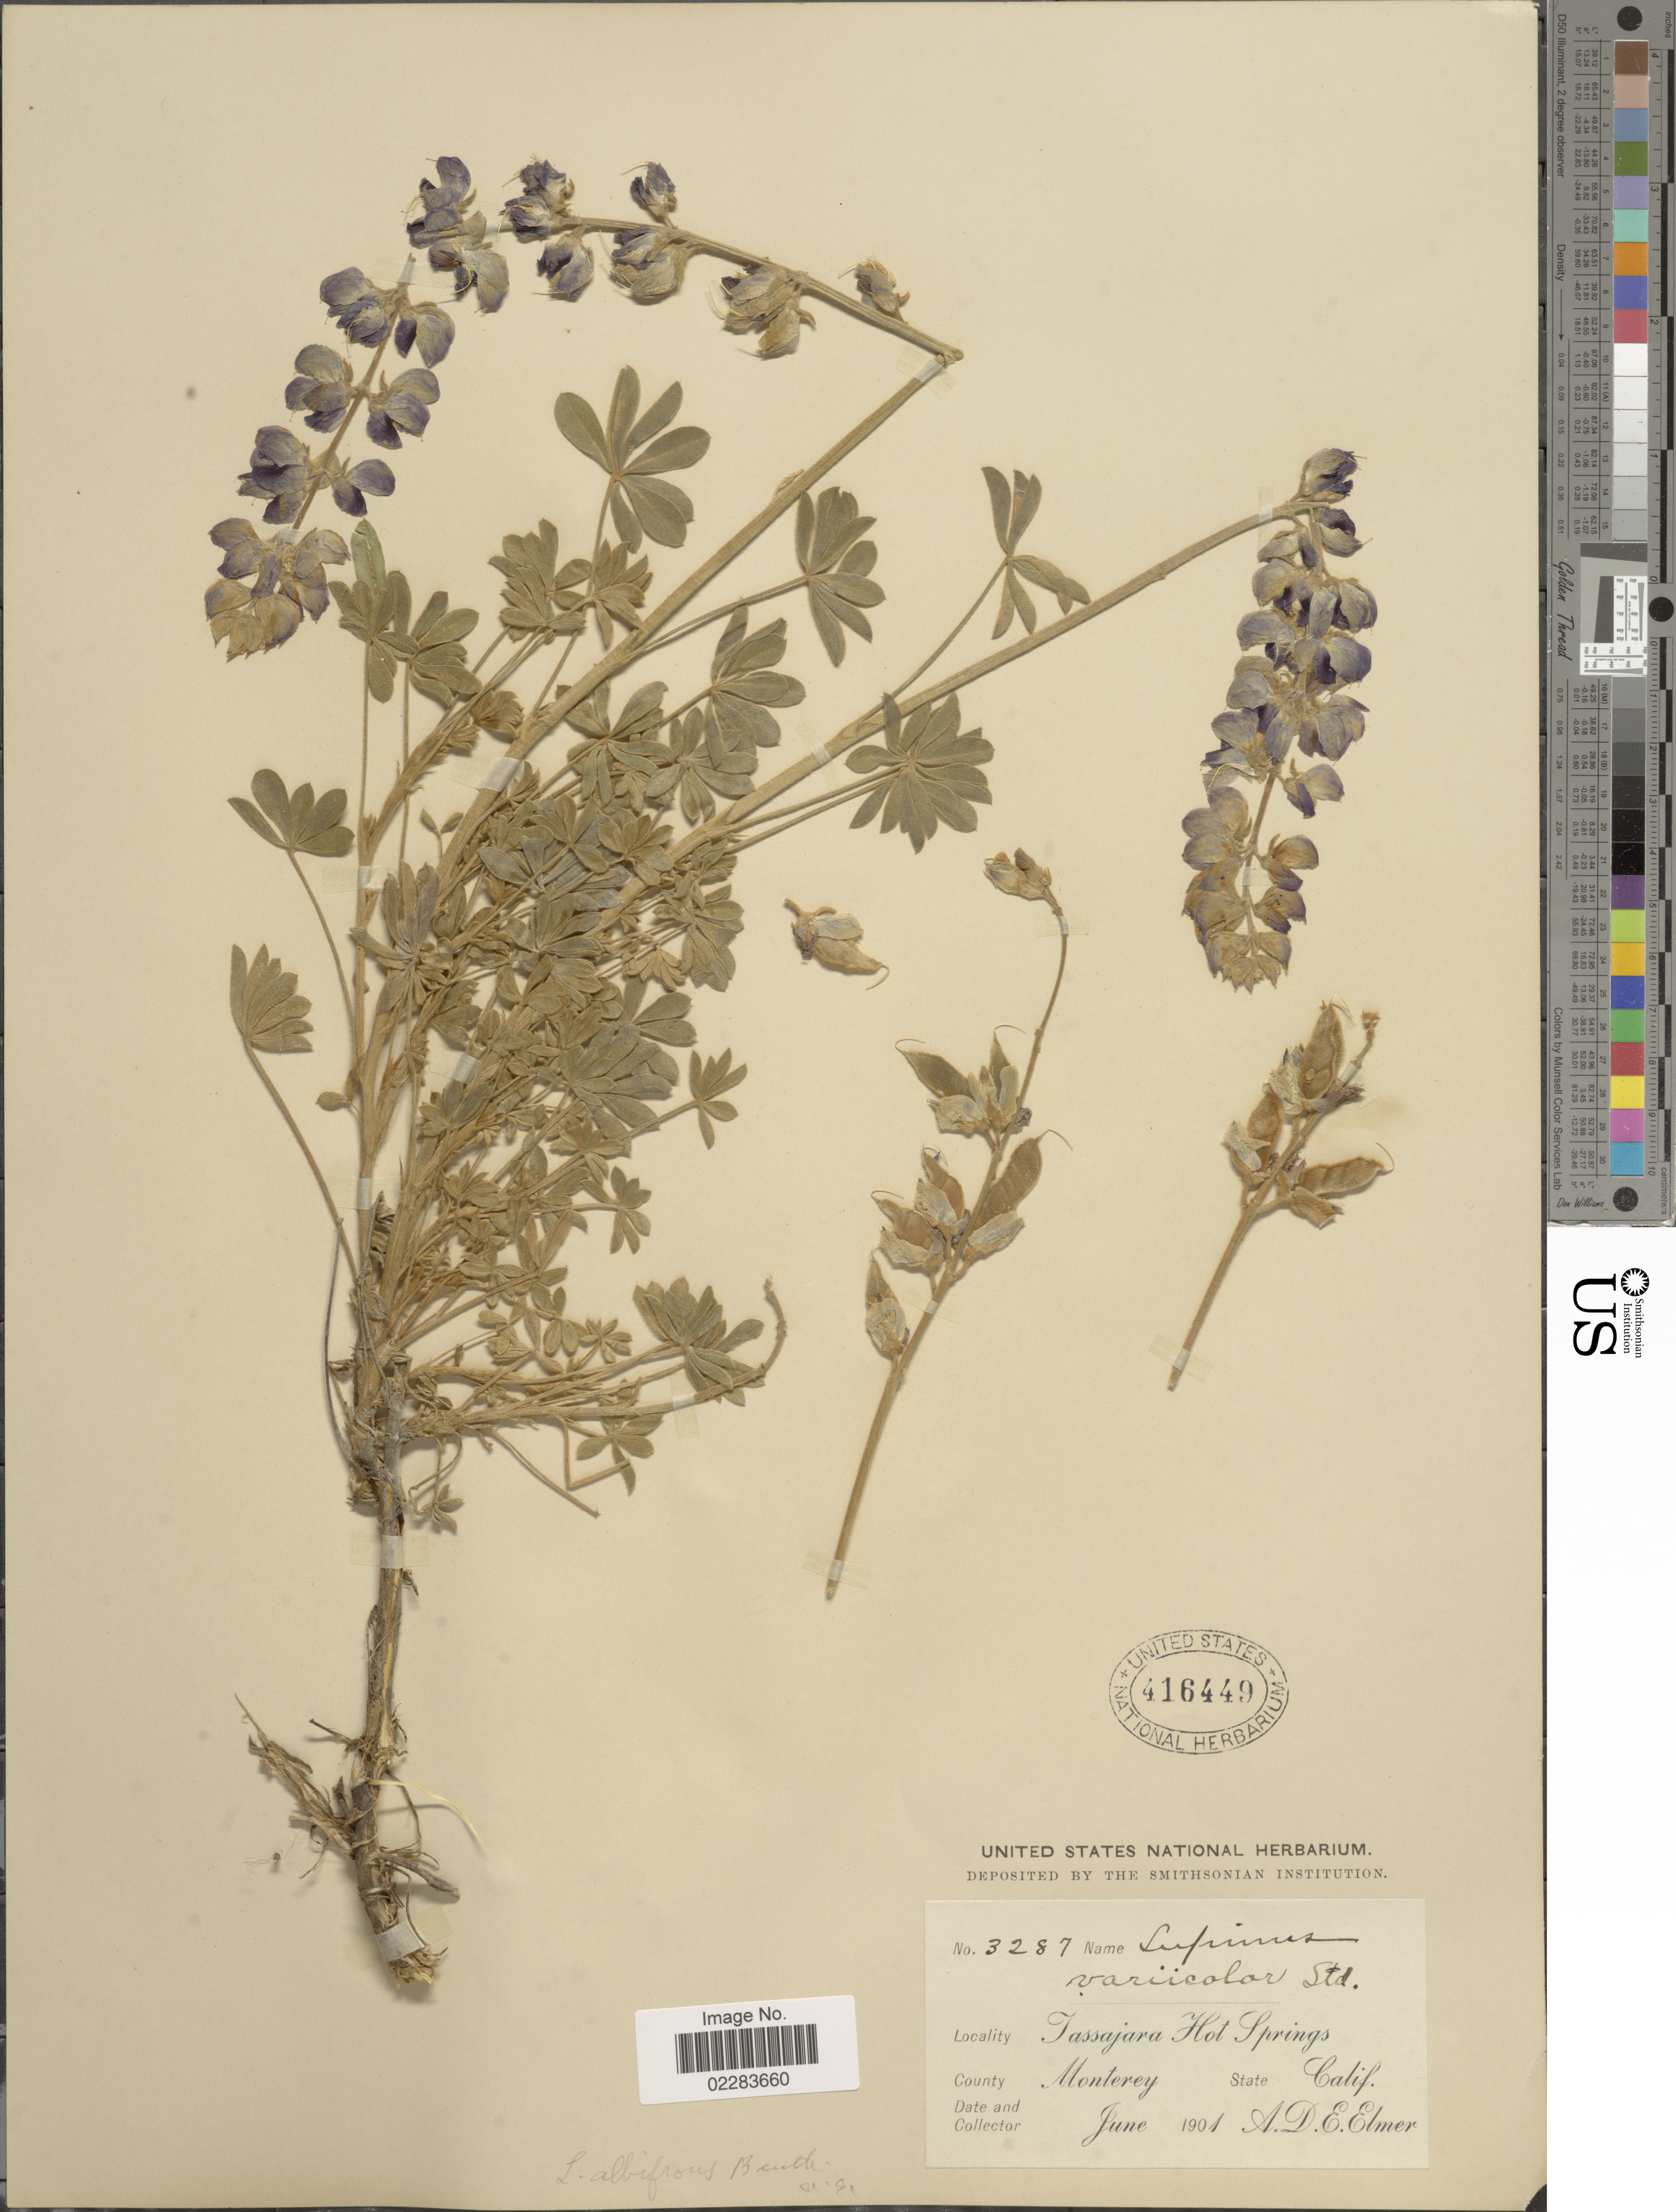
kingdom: Plantae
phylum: Tracheophyta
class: Magnoliopsida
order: Fabales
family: Fabaceae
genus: Lupinus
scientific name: Lupinus albifrons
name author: Benth.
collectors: A. D. E. Elmer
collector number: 3287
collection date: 1901-06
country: United States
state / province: California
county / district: Monterey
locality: Tassajara Hot springs. County: Monterey. State: Calif.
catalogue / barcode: US 416449